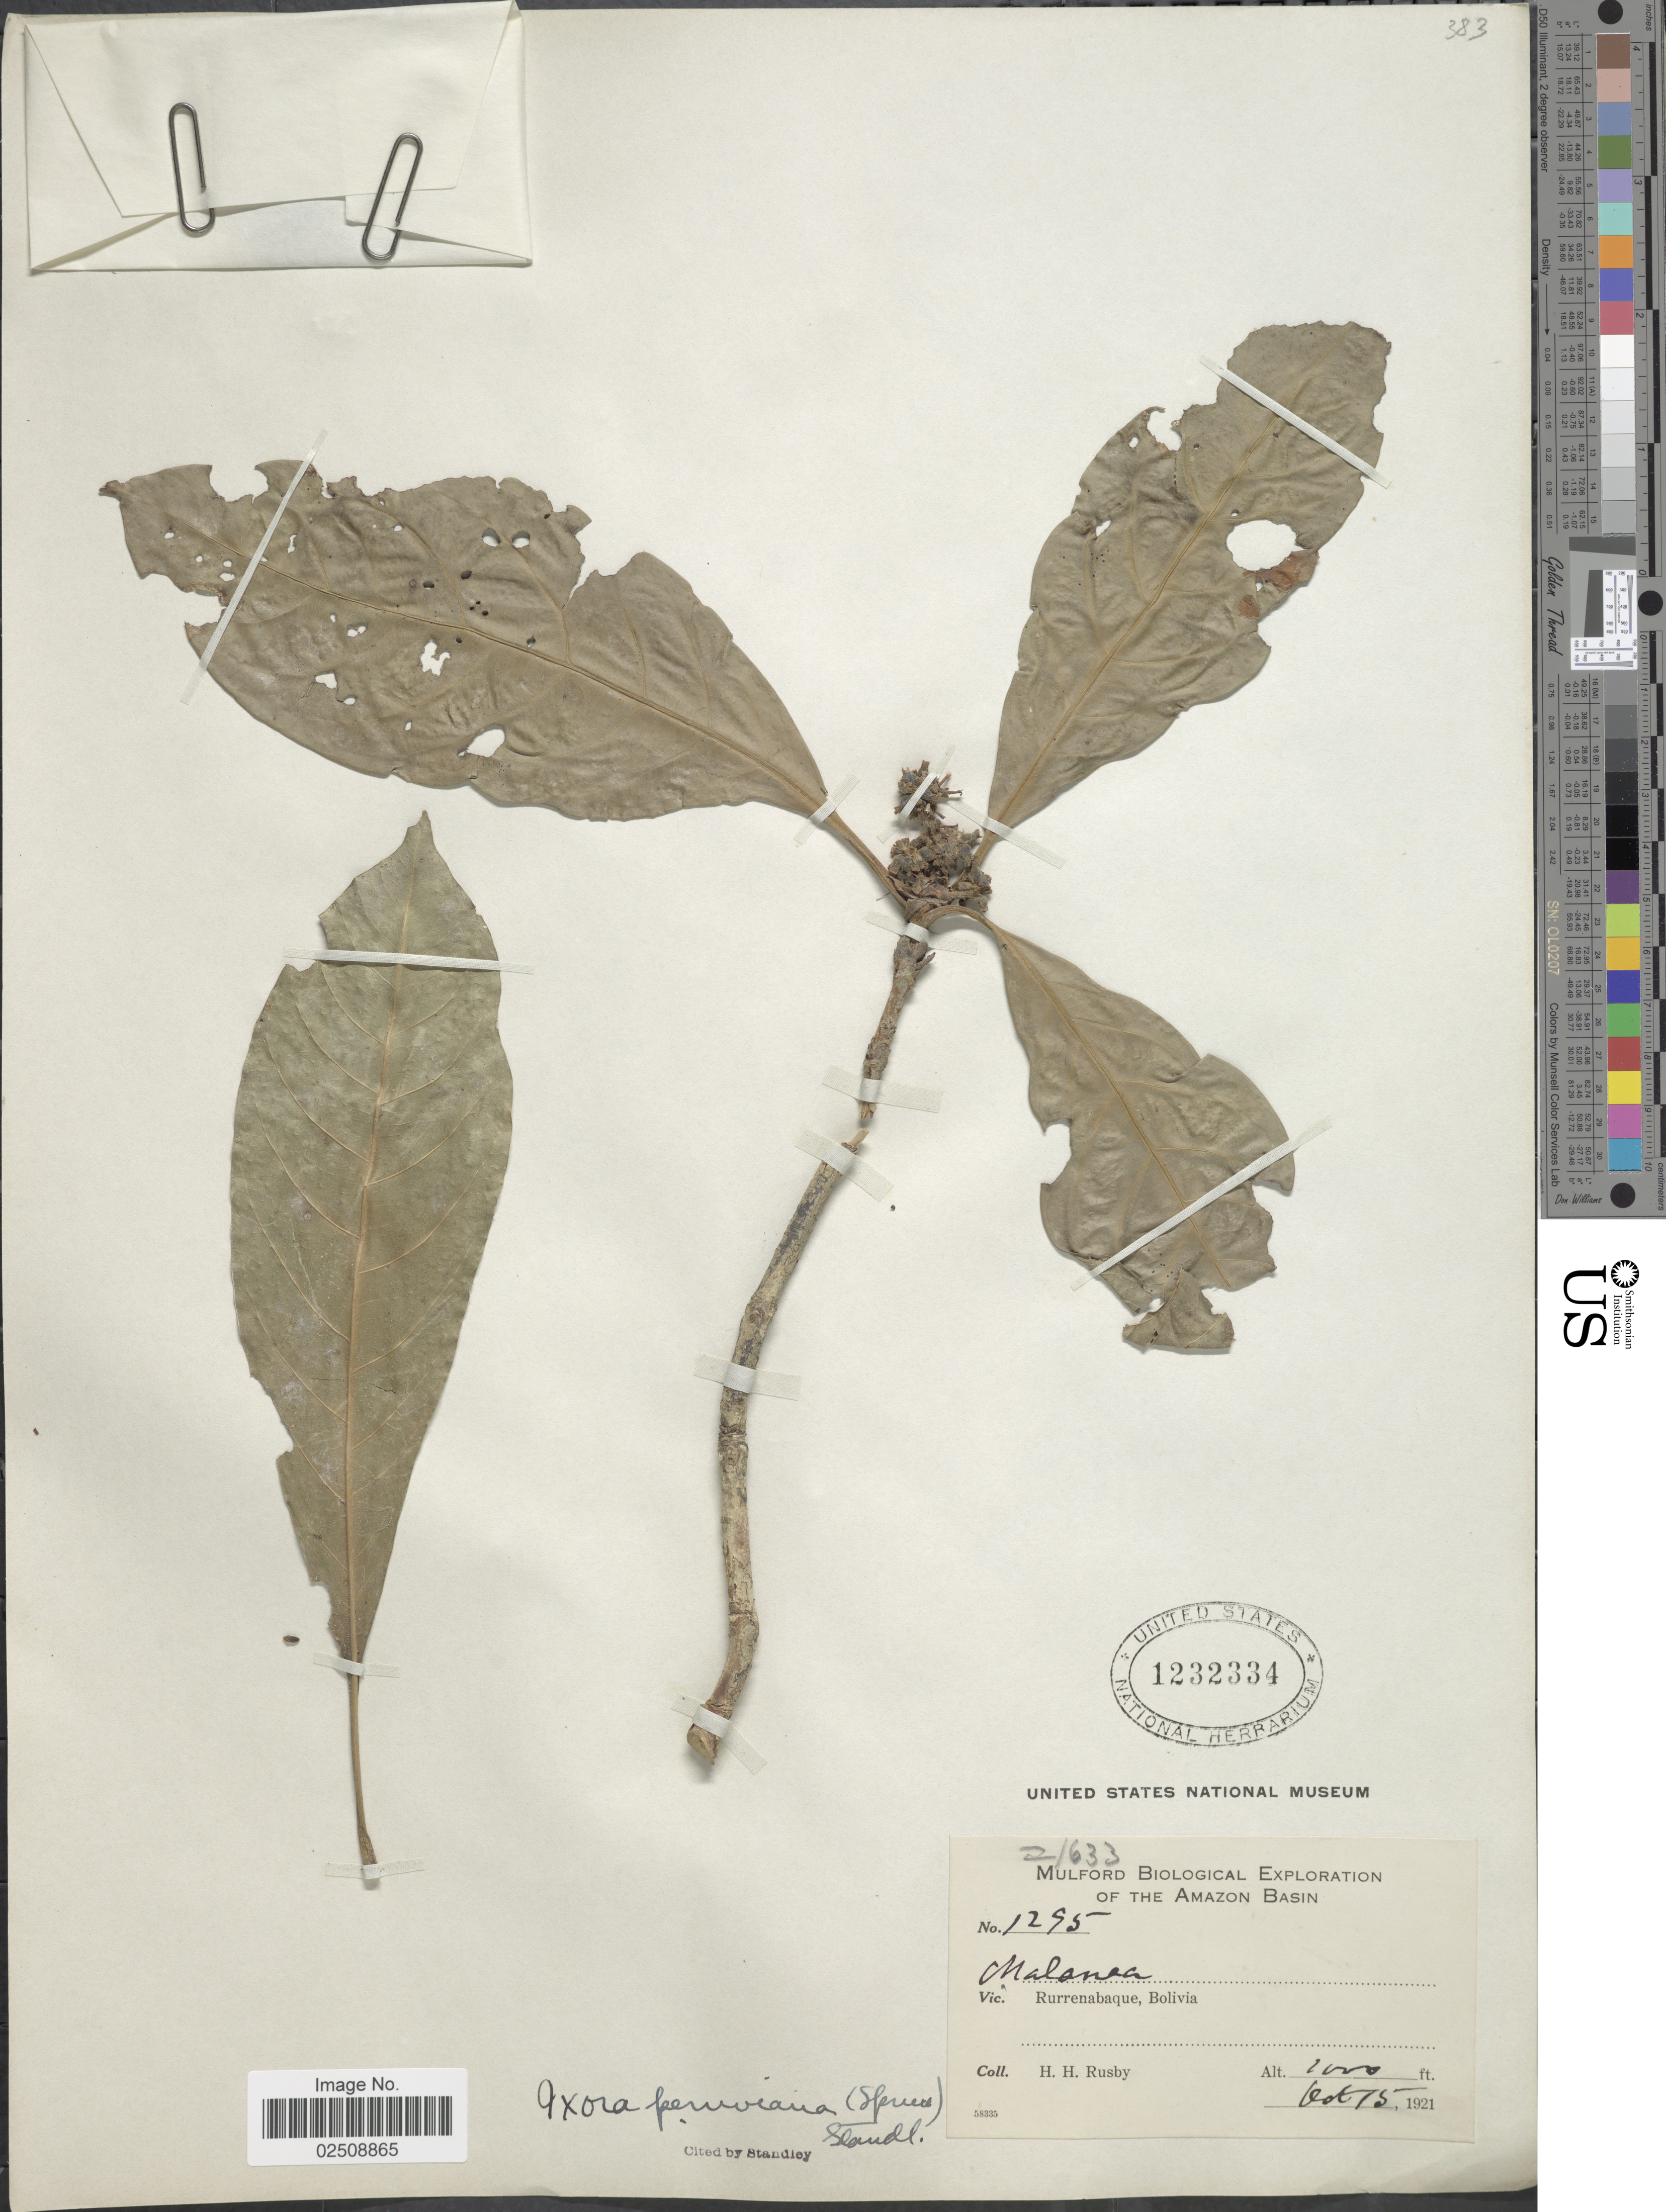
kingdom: Plantae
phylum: Tracheophyta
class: Magnoliopsida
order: Gentianales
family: Rubiaceae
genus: Ixora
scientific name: Ixora peruviana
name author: (Spruce ex K. Schum.) Standl.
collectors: H. H. Rusby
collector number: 1295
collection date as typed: Oct 15, 1921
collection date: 1921-10-15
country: Bolivia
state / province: Beni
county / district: José Ballivián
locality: Rurrenabaque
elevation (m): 305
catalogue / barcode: US 1232334